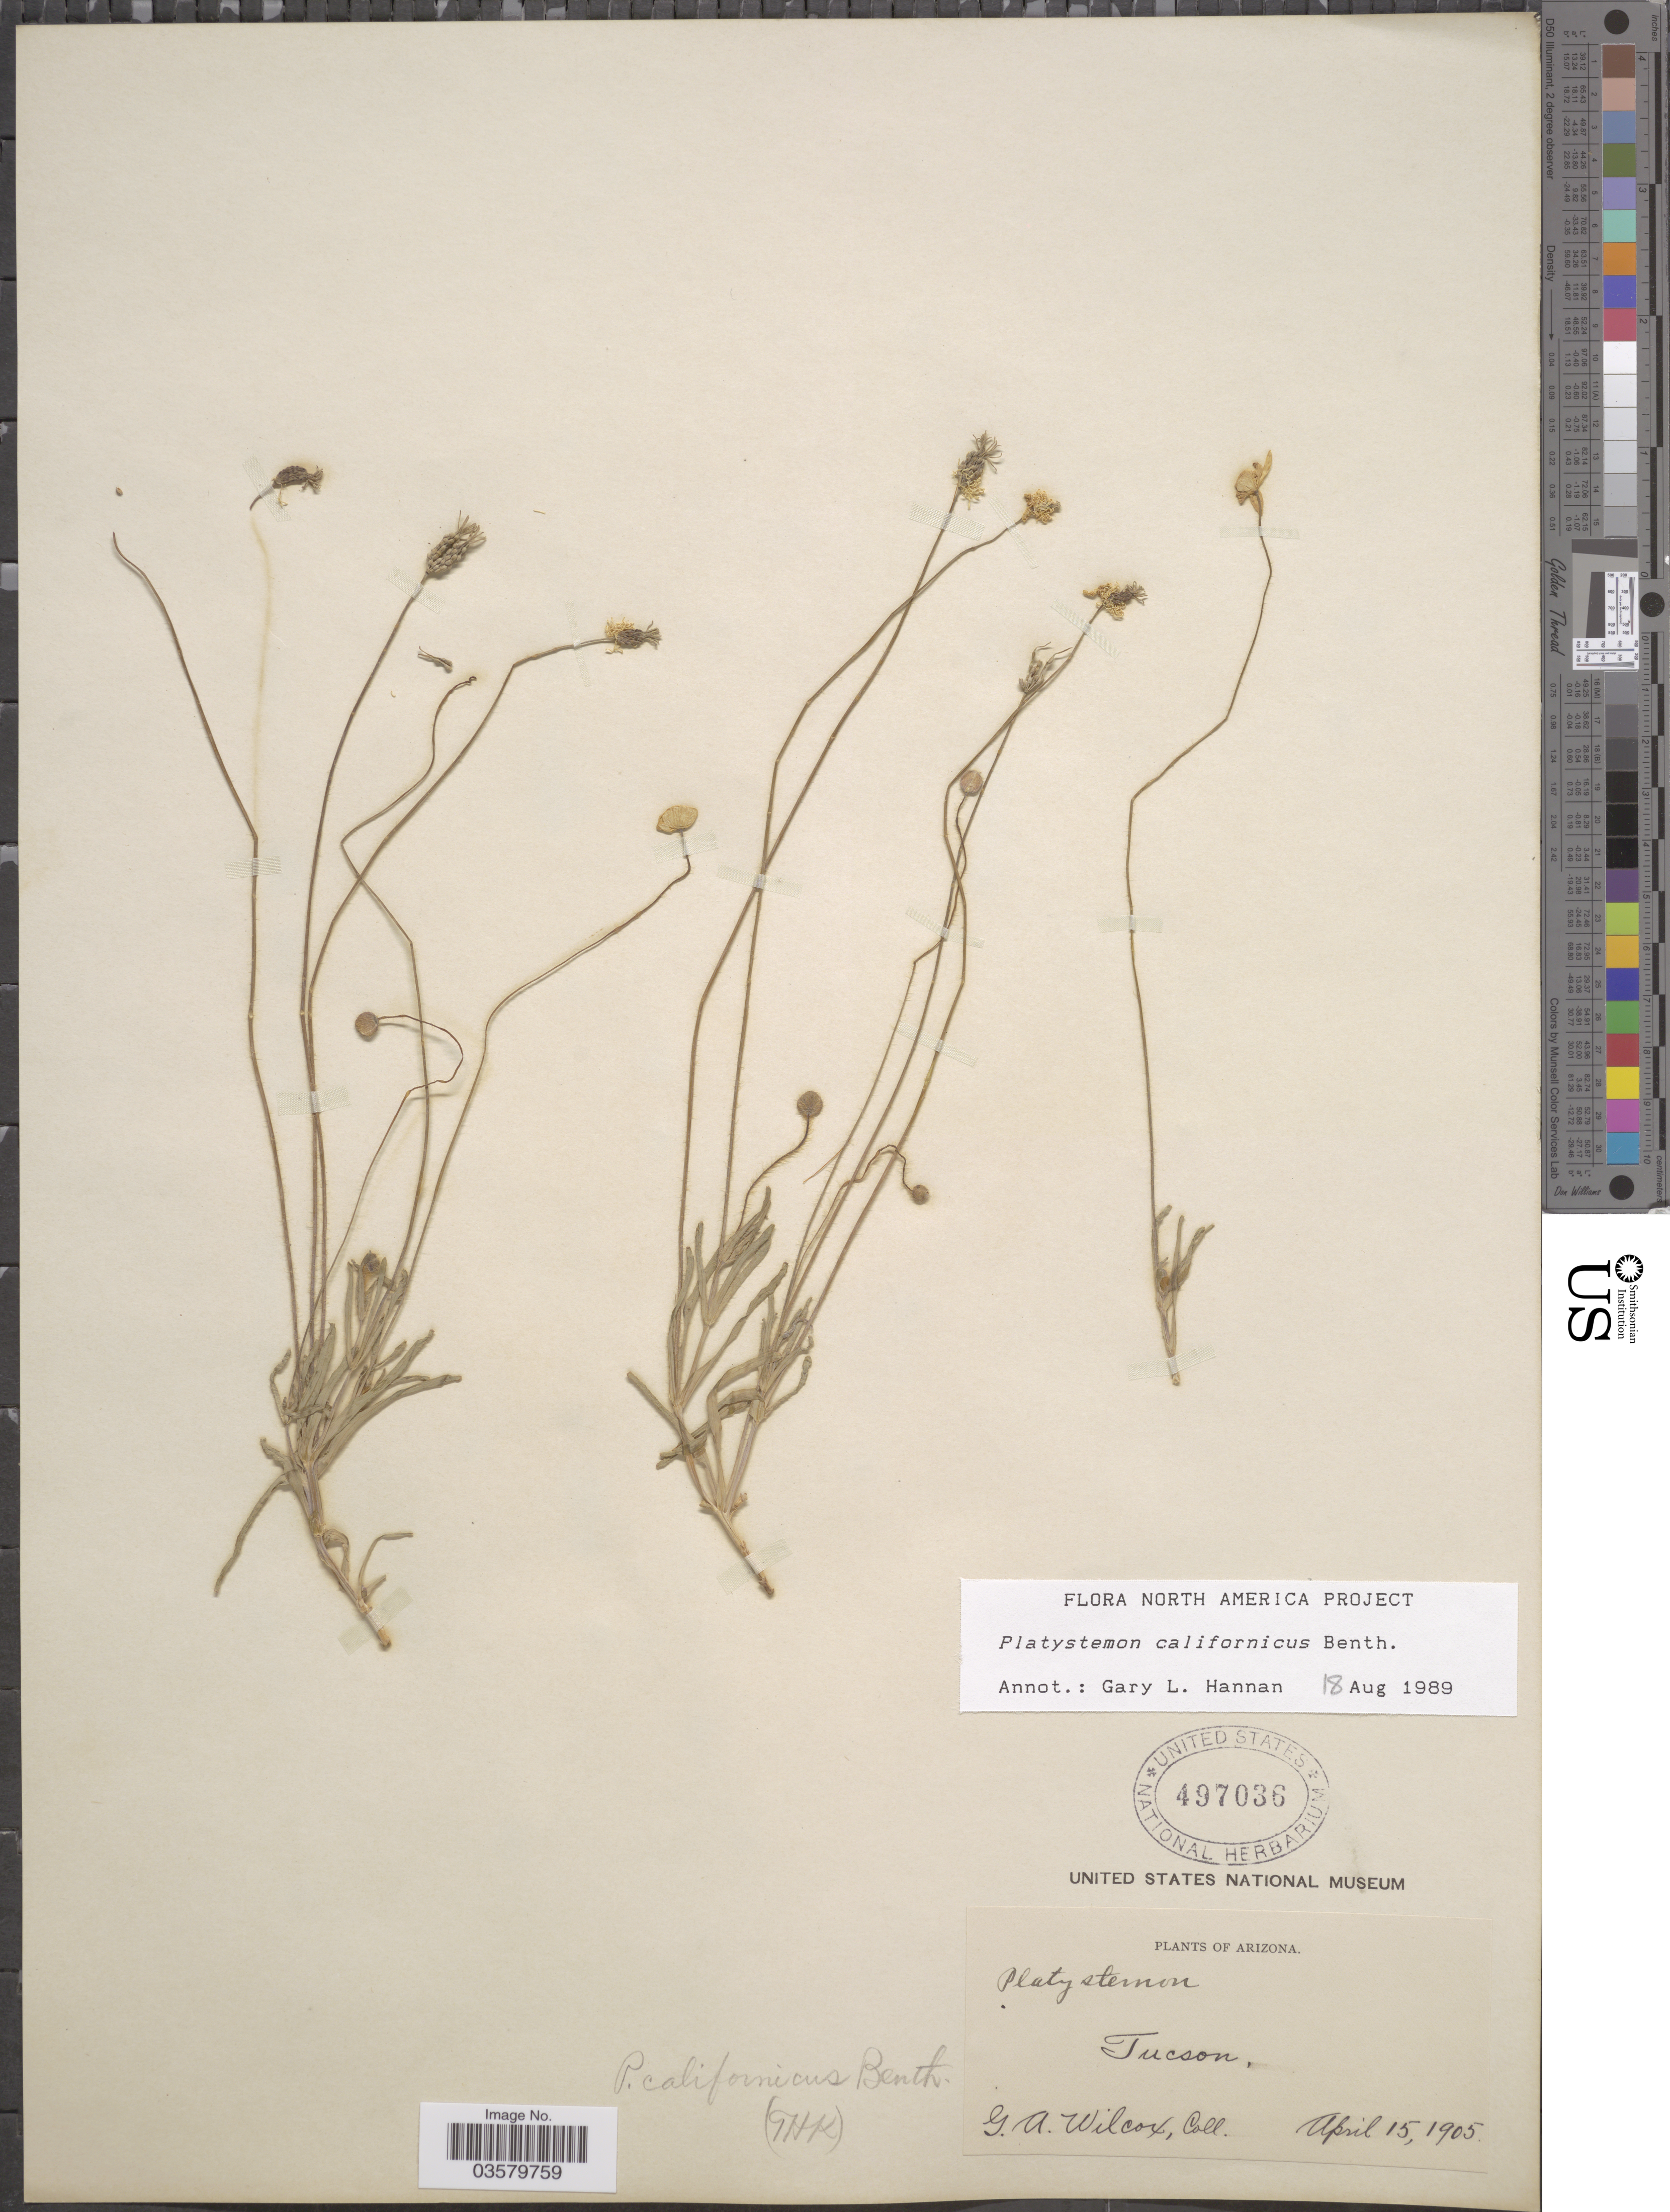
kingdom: Plantae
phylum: Tracheophyta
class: Magnoliopsida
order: Ranunculales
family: Papaveraceae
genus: Platystemon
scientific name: Platystemon californicus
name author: Benth.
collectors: Mrs. G. Wilcox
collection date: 1905-04-15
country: United States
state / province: Arizona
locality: Tucson.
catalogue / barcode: US 497036